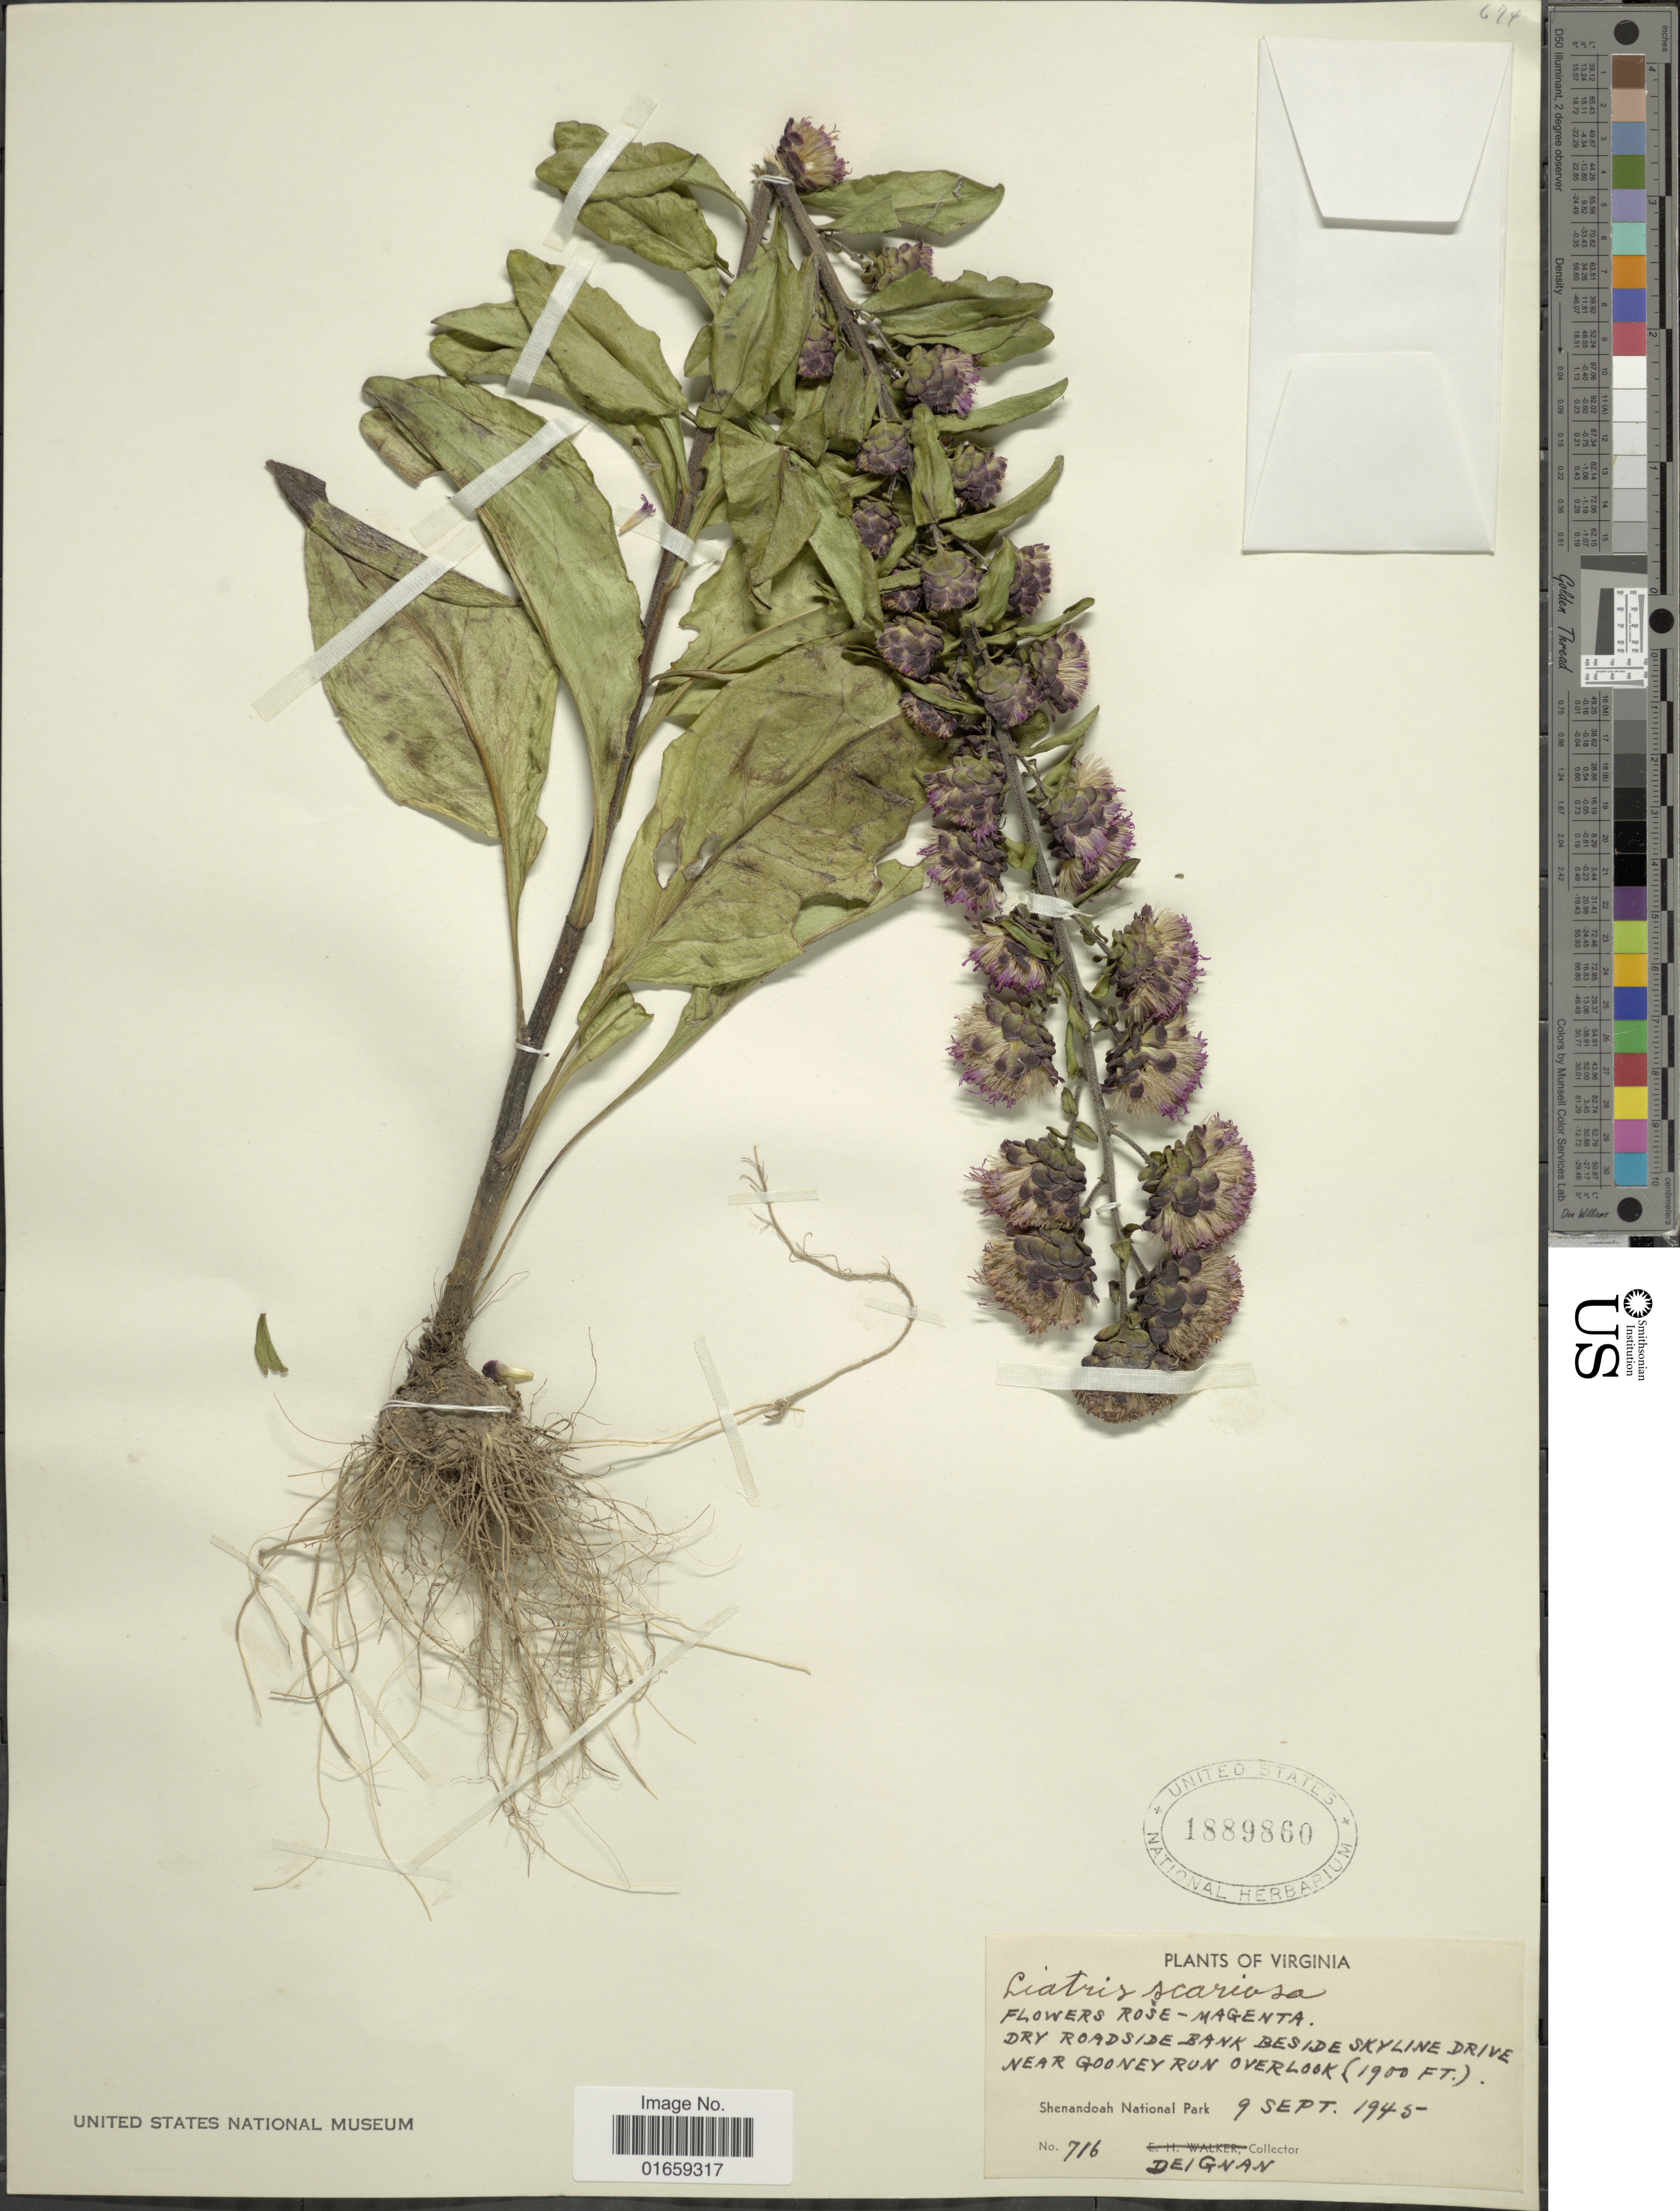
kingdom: Plantae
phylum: Tracheophyta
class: Magnoliopsida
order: Asterales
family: Asteraceae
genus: Liatris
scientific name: Liatris scariosa var. virginiana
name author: (Lunell) Gaiser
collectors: -. Deignan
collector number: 716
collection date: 1945-09-09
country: United States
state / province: Virginia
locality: Dry roadside bank beside skyline drive near Gooney Run overlook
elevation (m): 579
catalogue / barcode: US 1889860